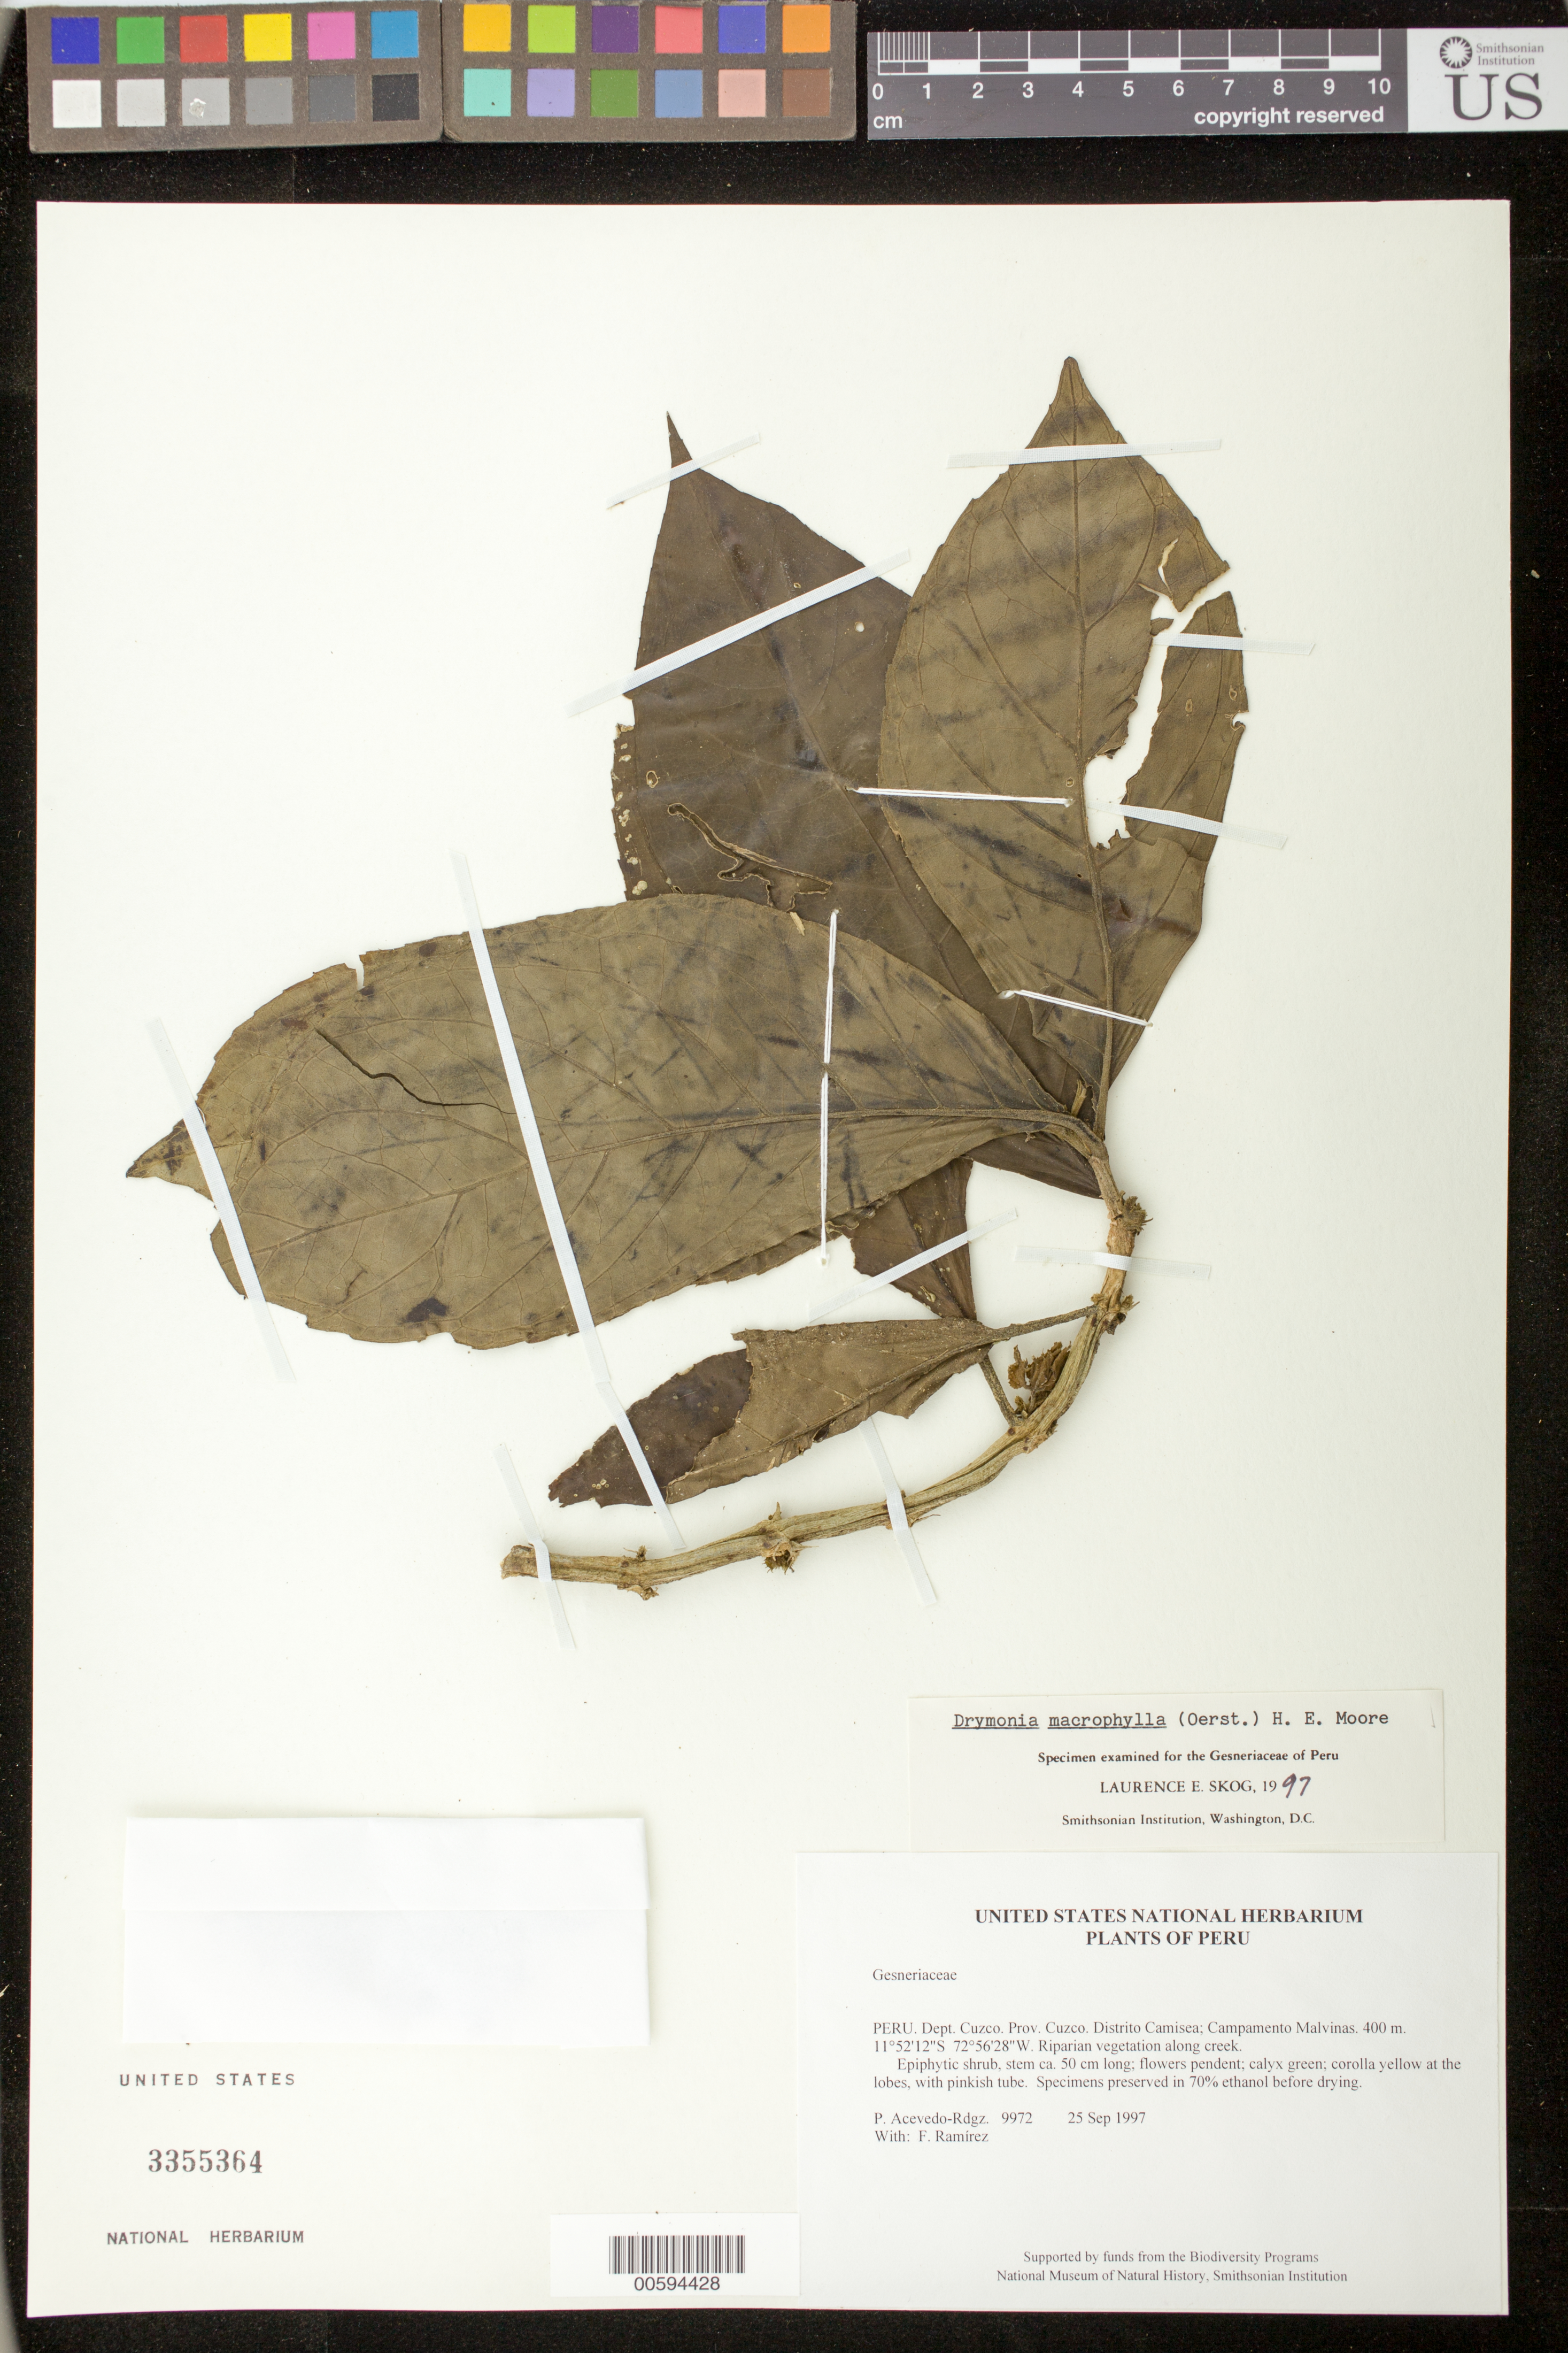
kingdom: Plantae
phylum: Tracheophyta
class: Magnoliopsida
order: Lamiales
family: Gesneriaceae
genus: Drymonia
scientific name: Drymonia macrophylla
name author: (Oerst.) H.E. Moore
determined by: Skog, Laurence E.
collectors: P. Acevedo-Rodr. & F. Ramirez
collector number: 9972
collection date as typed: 25 Sep 1997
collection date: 1997-09-25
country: Peru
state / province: Cusco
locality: Prov. Cuzco, Dtto. Camisea; Campamento Malvinas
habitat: Riparian vegetation along creek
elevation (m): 400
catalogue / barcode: US 3355364